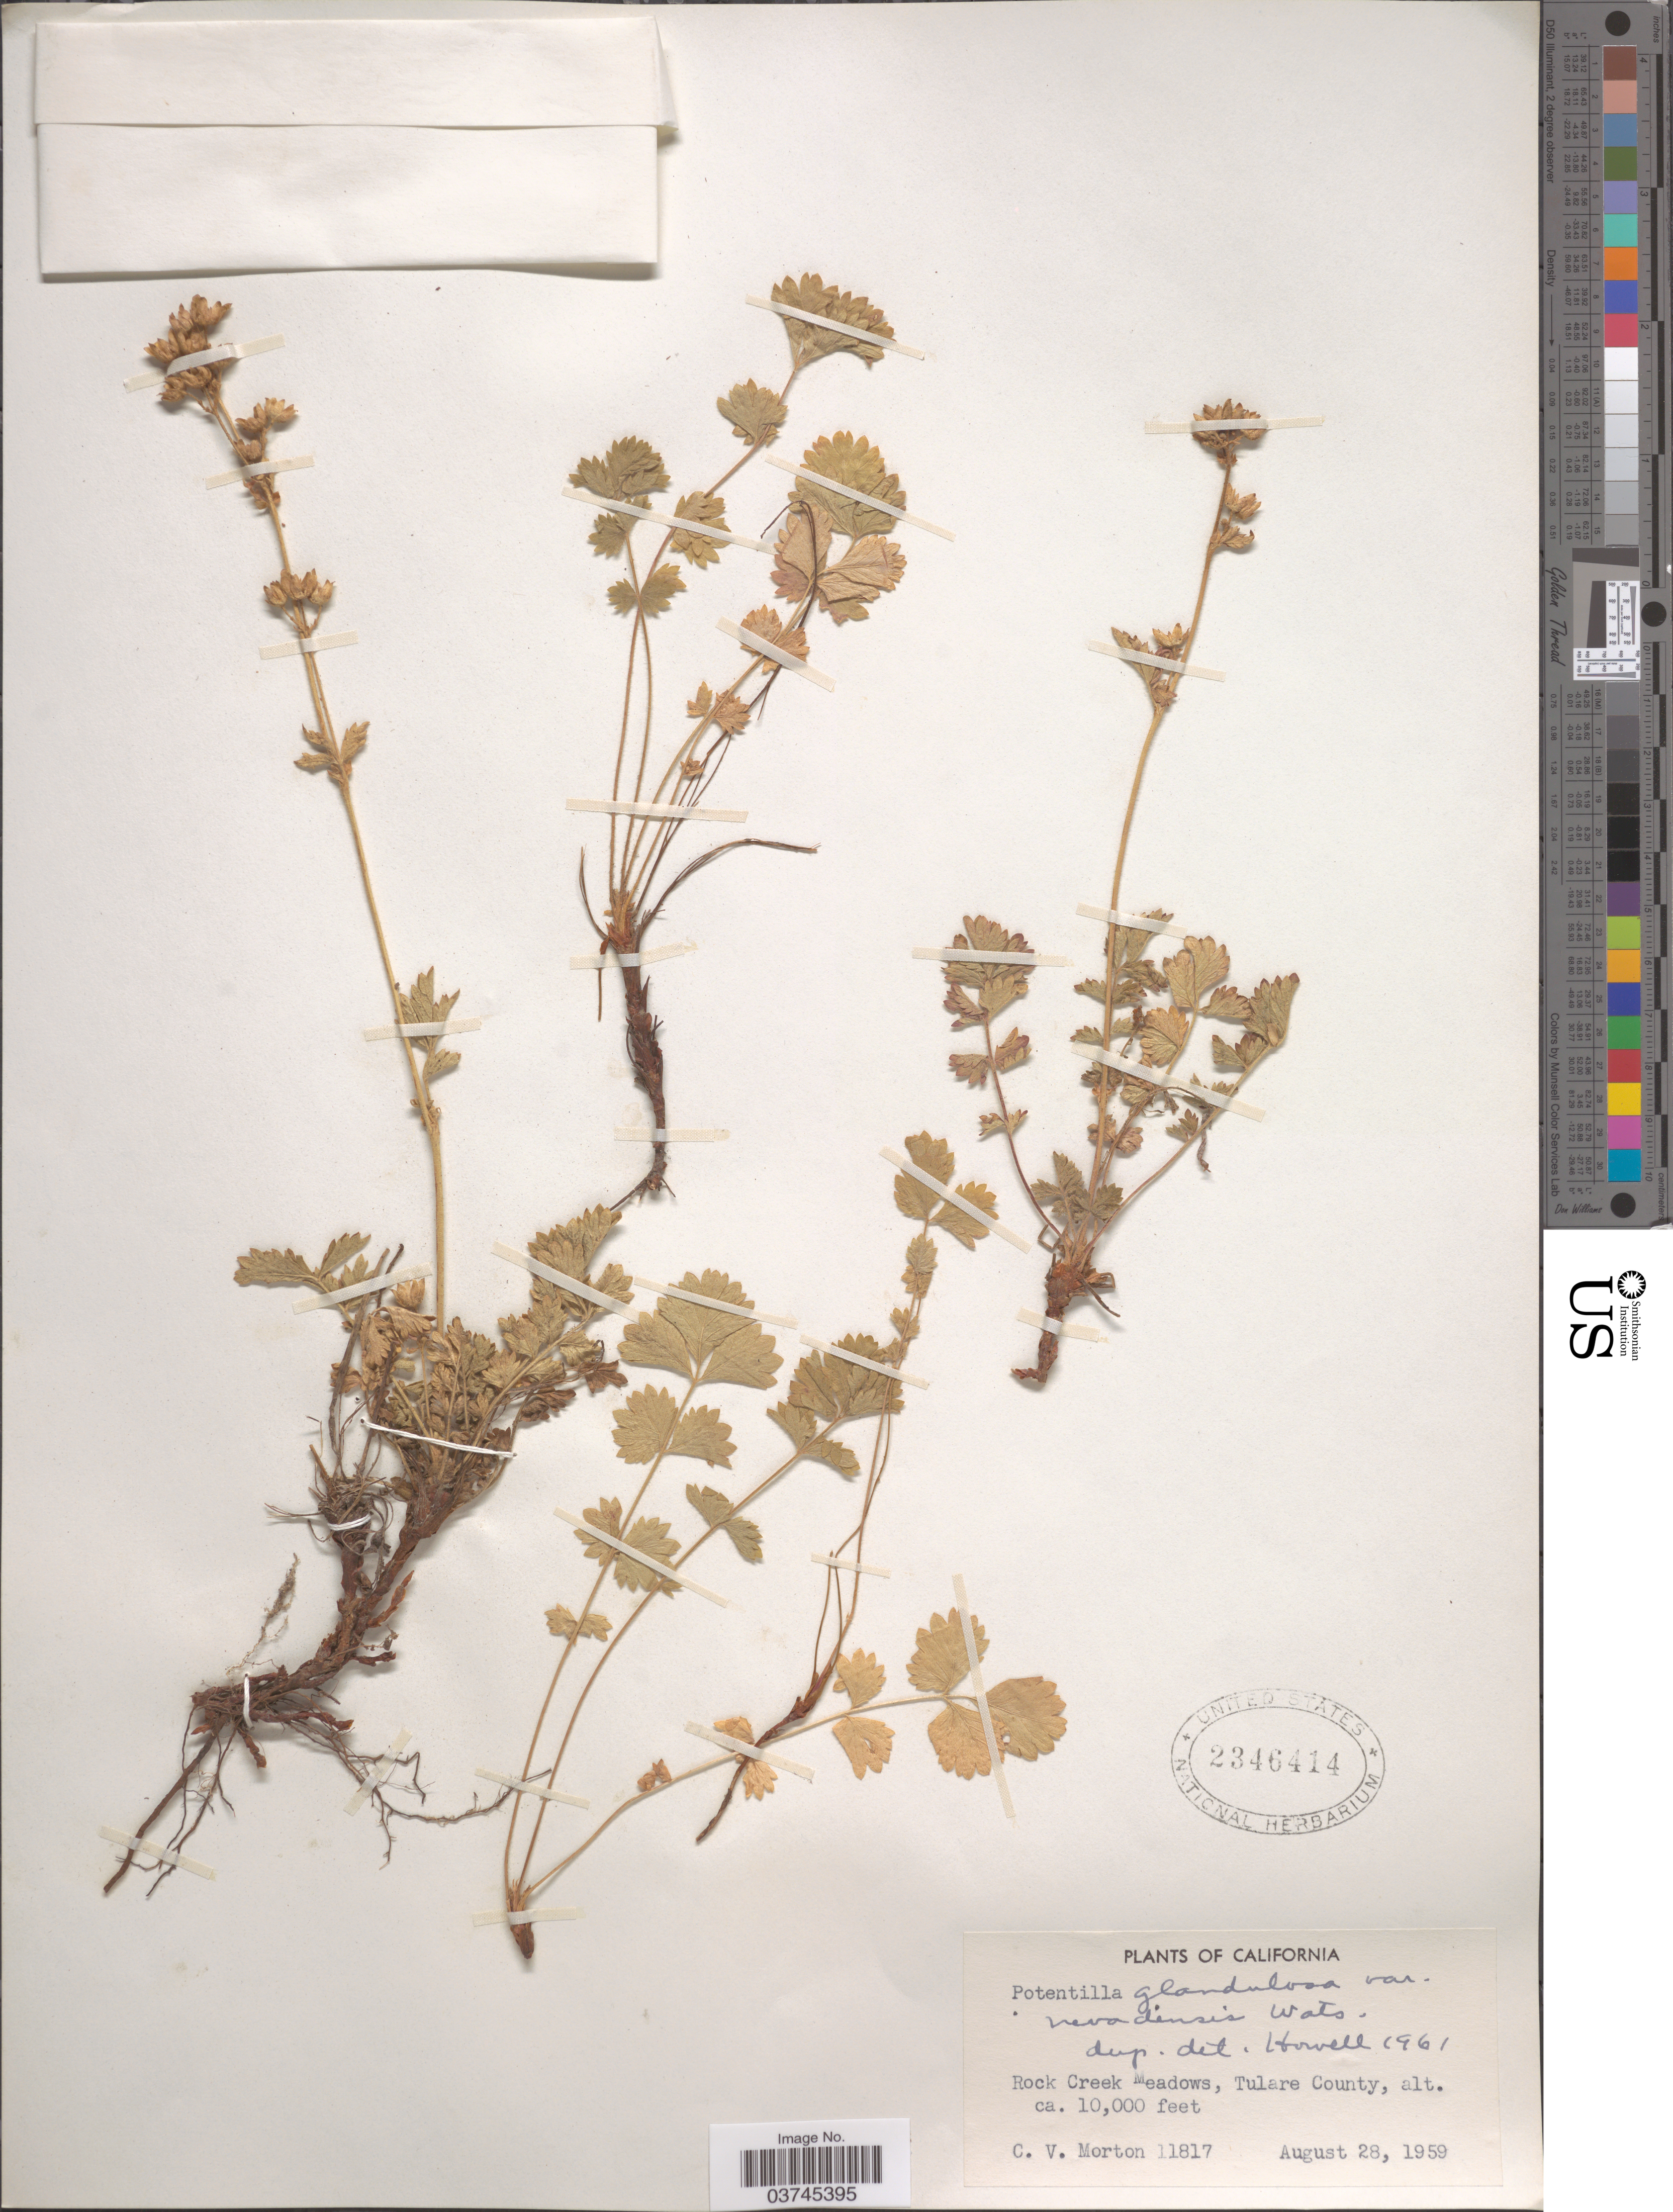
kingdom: Plantae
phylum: Tracheophyta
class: Magnoliopsida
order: Rosales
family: Rosaceae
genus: Drymocallis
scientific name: Drymocallis lactea var. lactea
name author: (Greene) Rydb.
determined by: Strong, Mark T., (BOT), Smithsonian Institution - National Museum of Natural History (UNITED STATES)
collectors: C. V. Morton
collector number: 11817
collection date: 1959-08-28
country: United States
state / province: California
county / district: Tulare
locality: Rock Creek Meadows, Tulare County.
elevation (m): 3048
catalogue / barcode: US 2346414